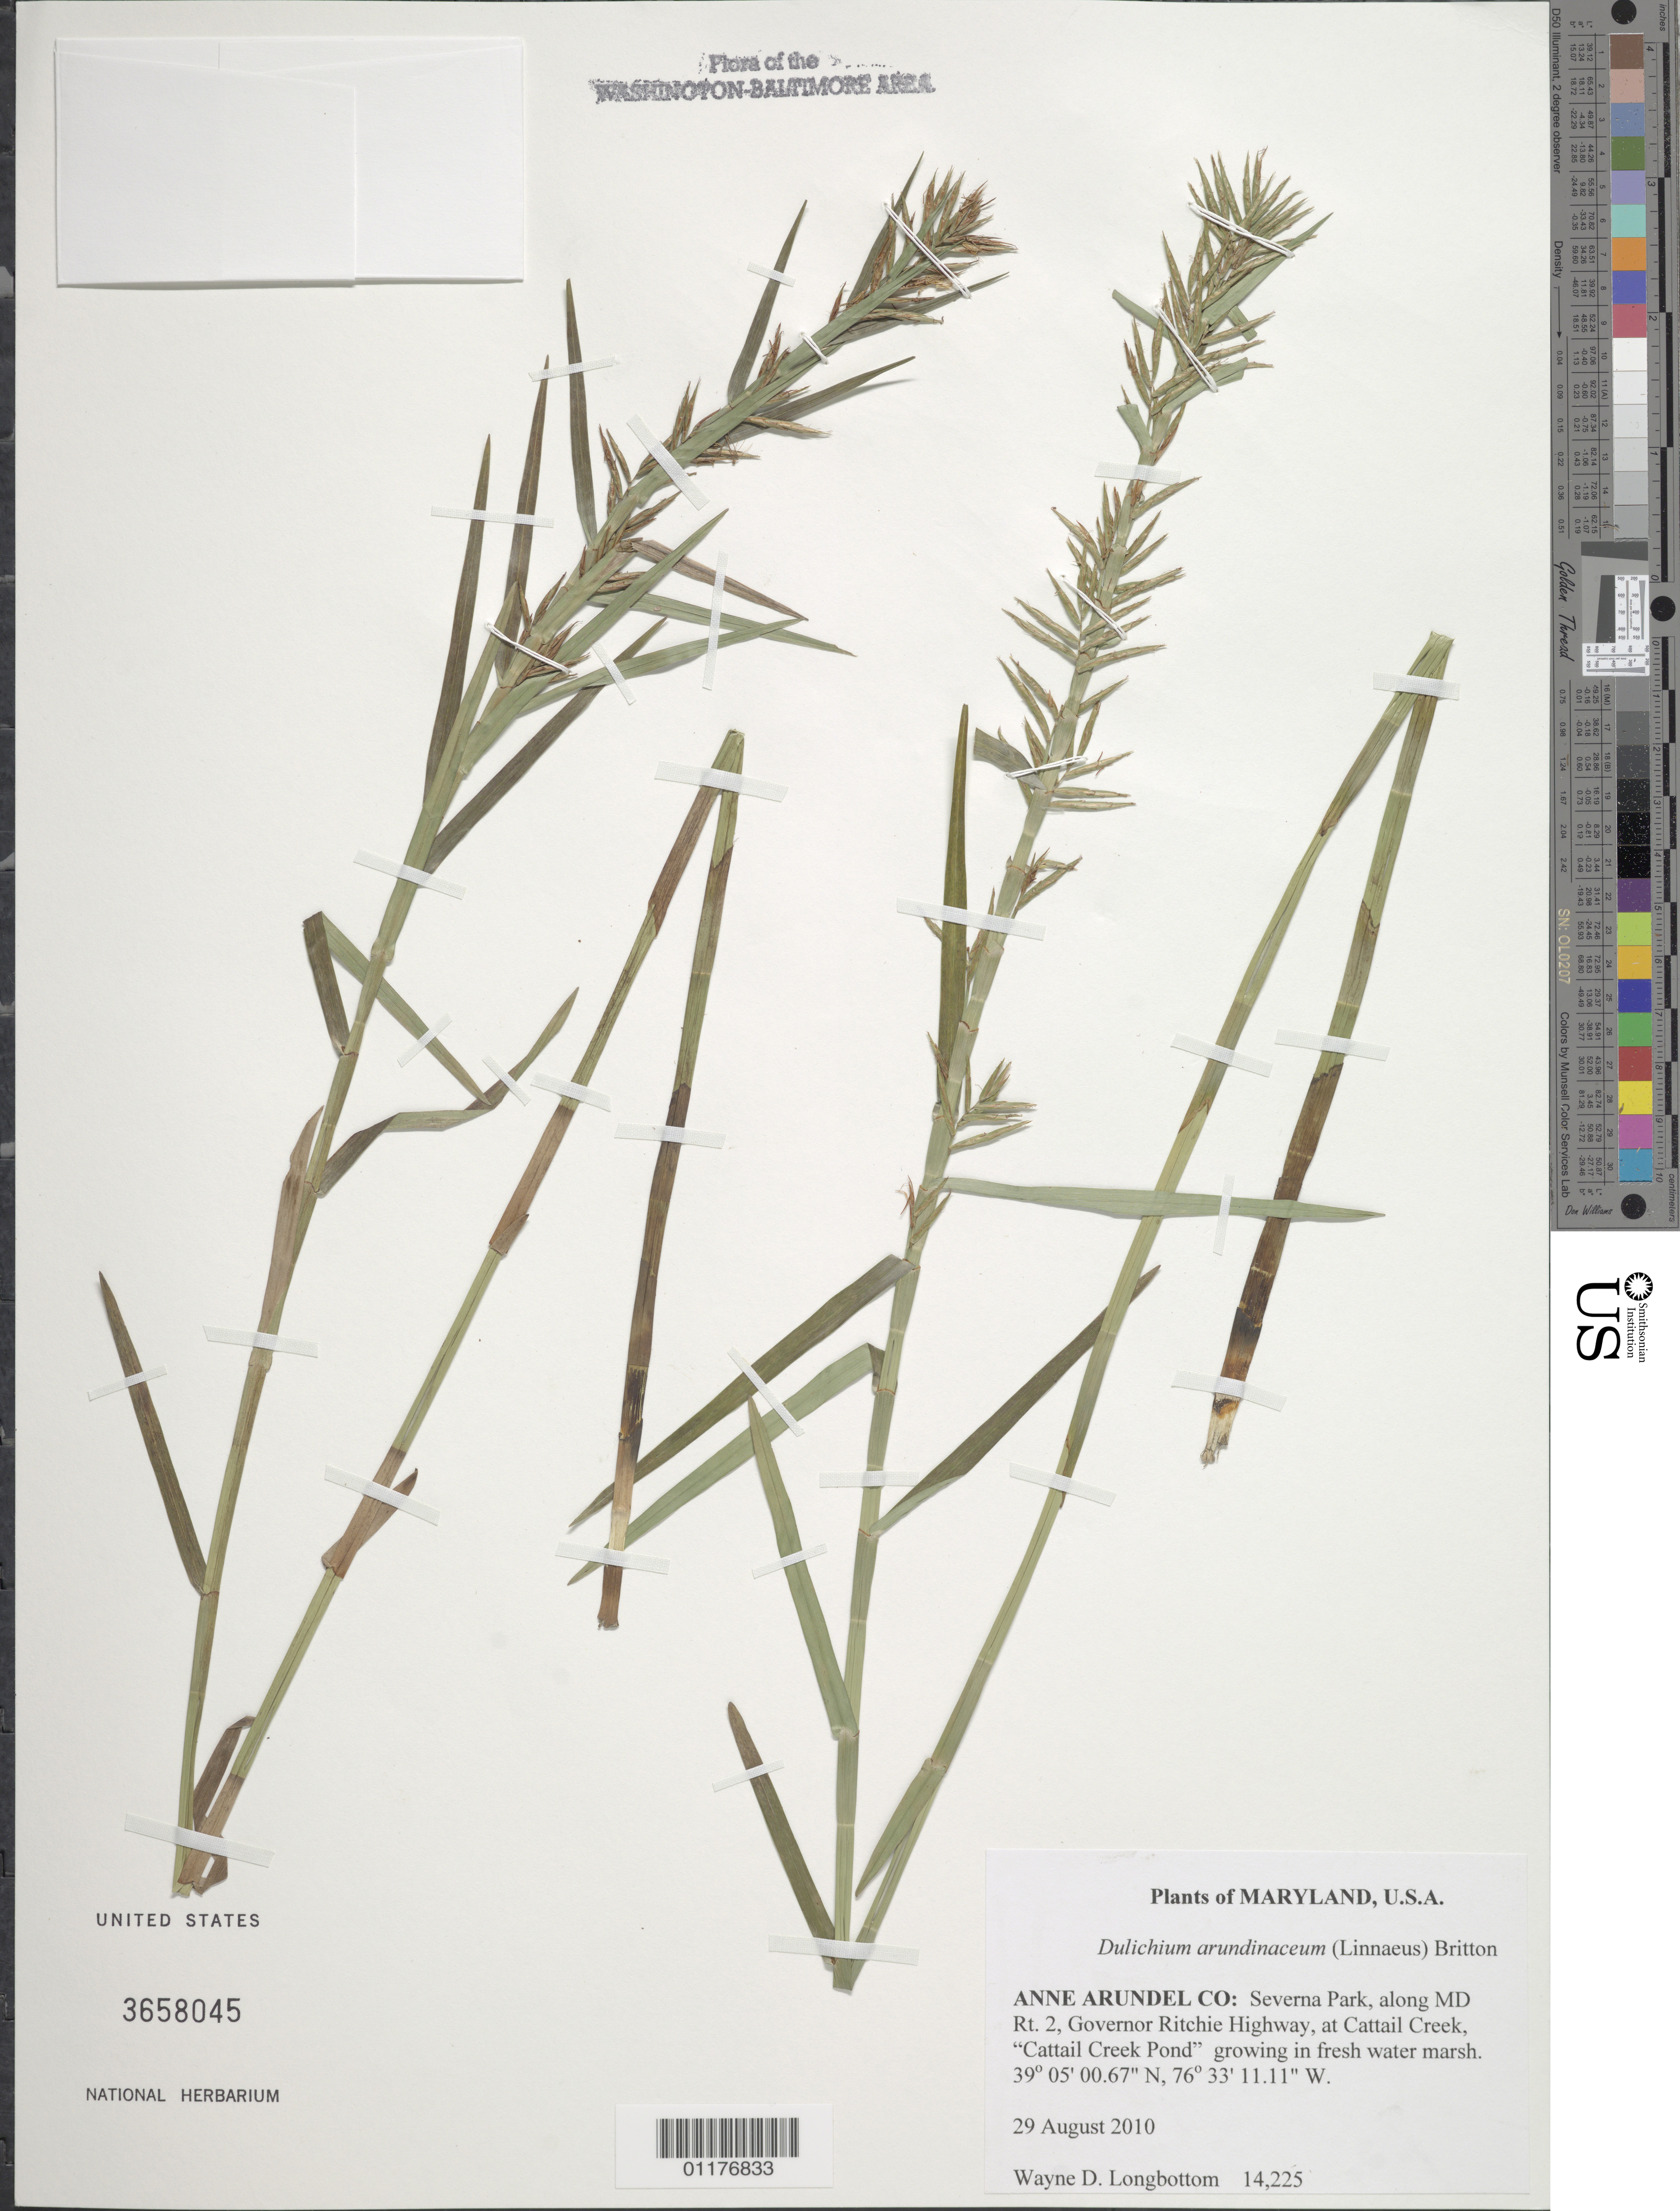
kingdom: Plantae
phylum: Tracheophyta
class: Liliopsida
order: Poales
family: Cyperaceae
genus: Dulichium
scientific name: Dulichium arundinaceum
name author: (L.) Britton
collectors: W. D. Longbottom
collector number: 14225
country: United States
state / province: Maryland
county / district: Anne Arundel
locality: Severna Park, along MD Rt. 2, Governor Ritchie Highway, at Cattail Creek, Cattail Creek Pond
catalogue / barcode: US 3658045